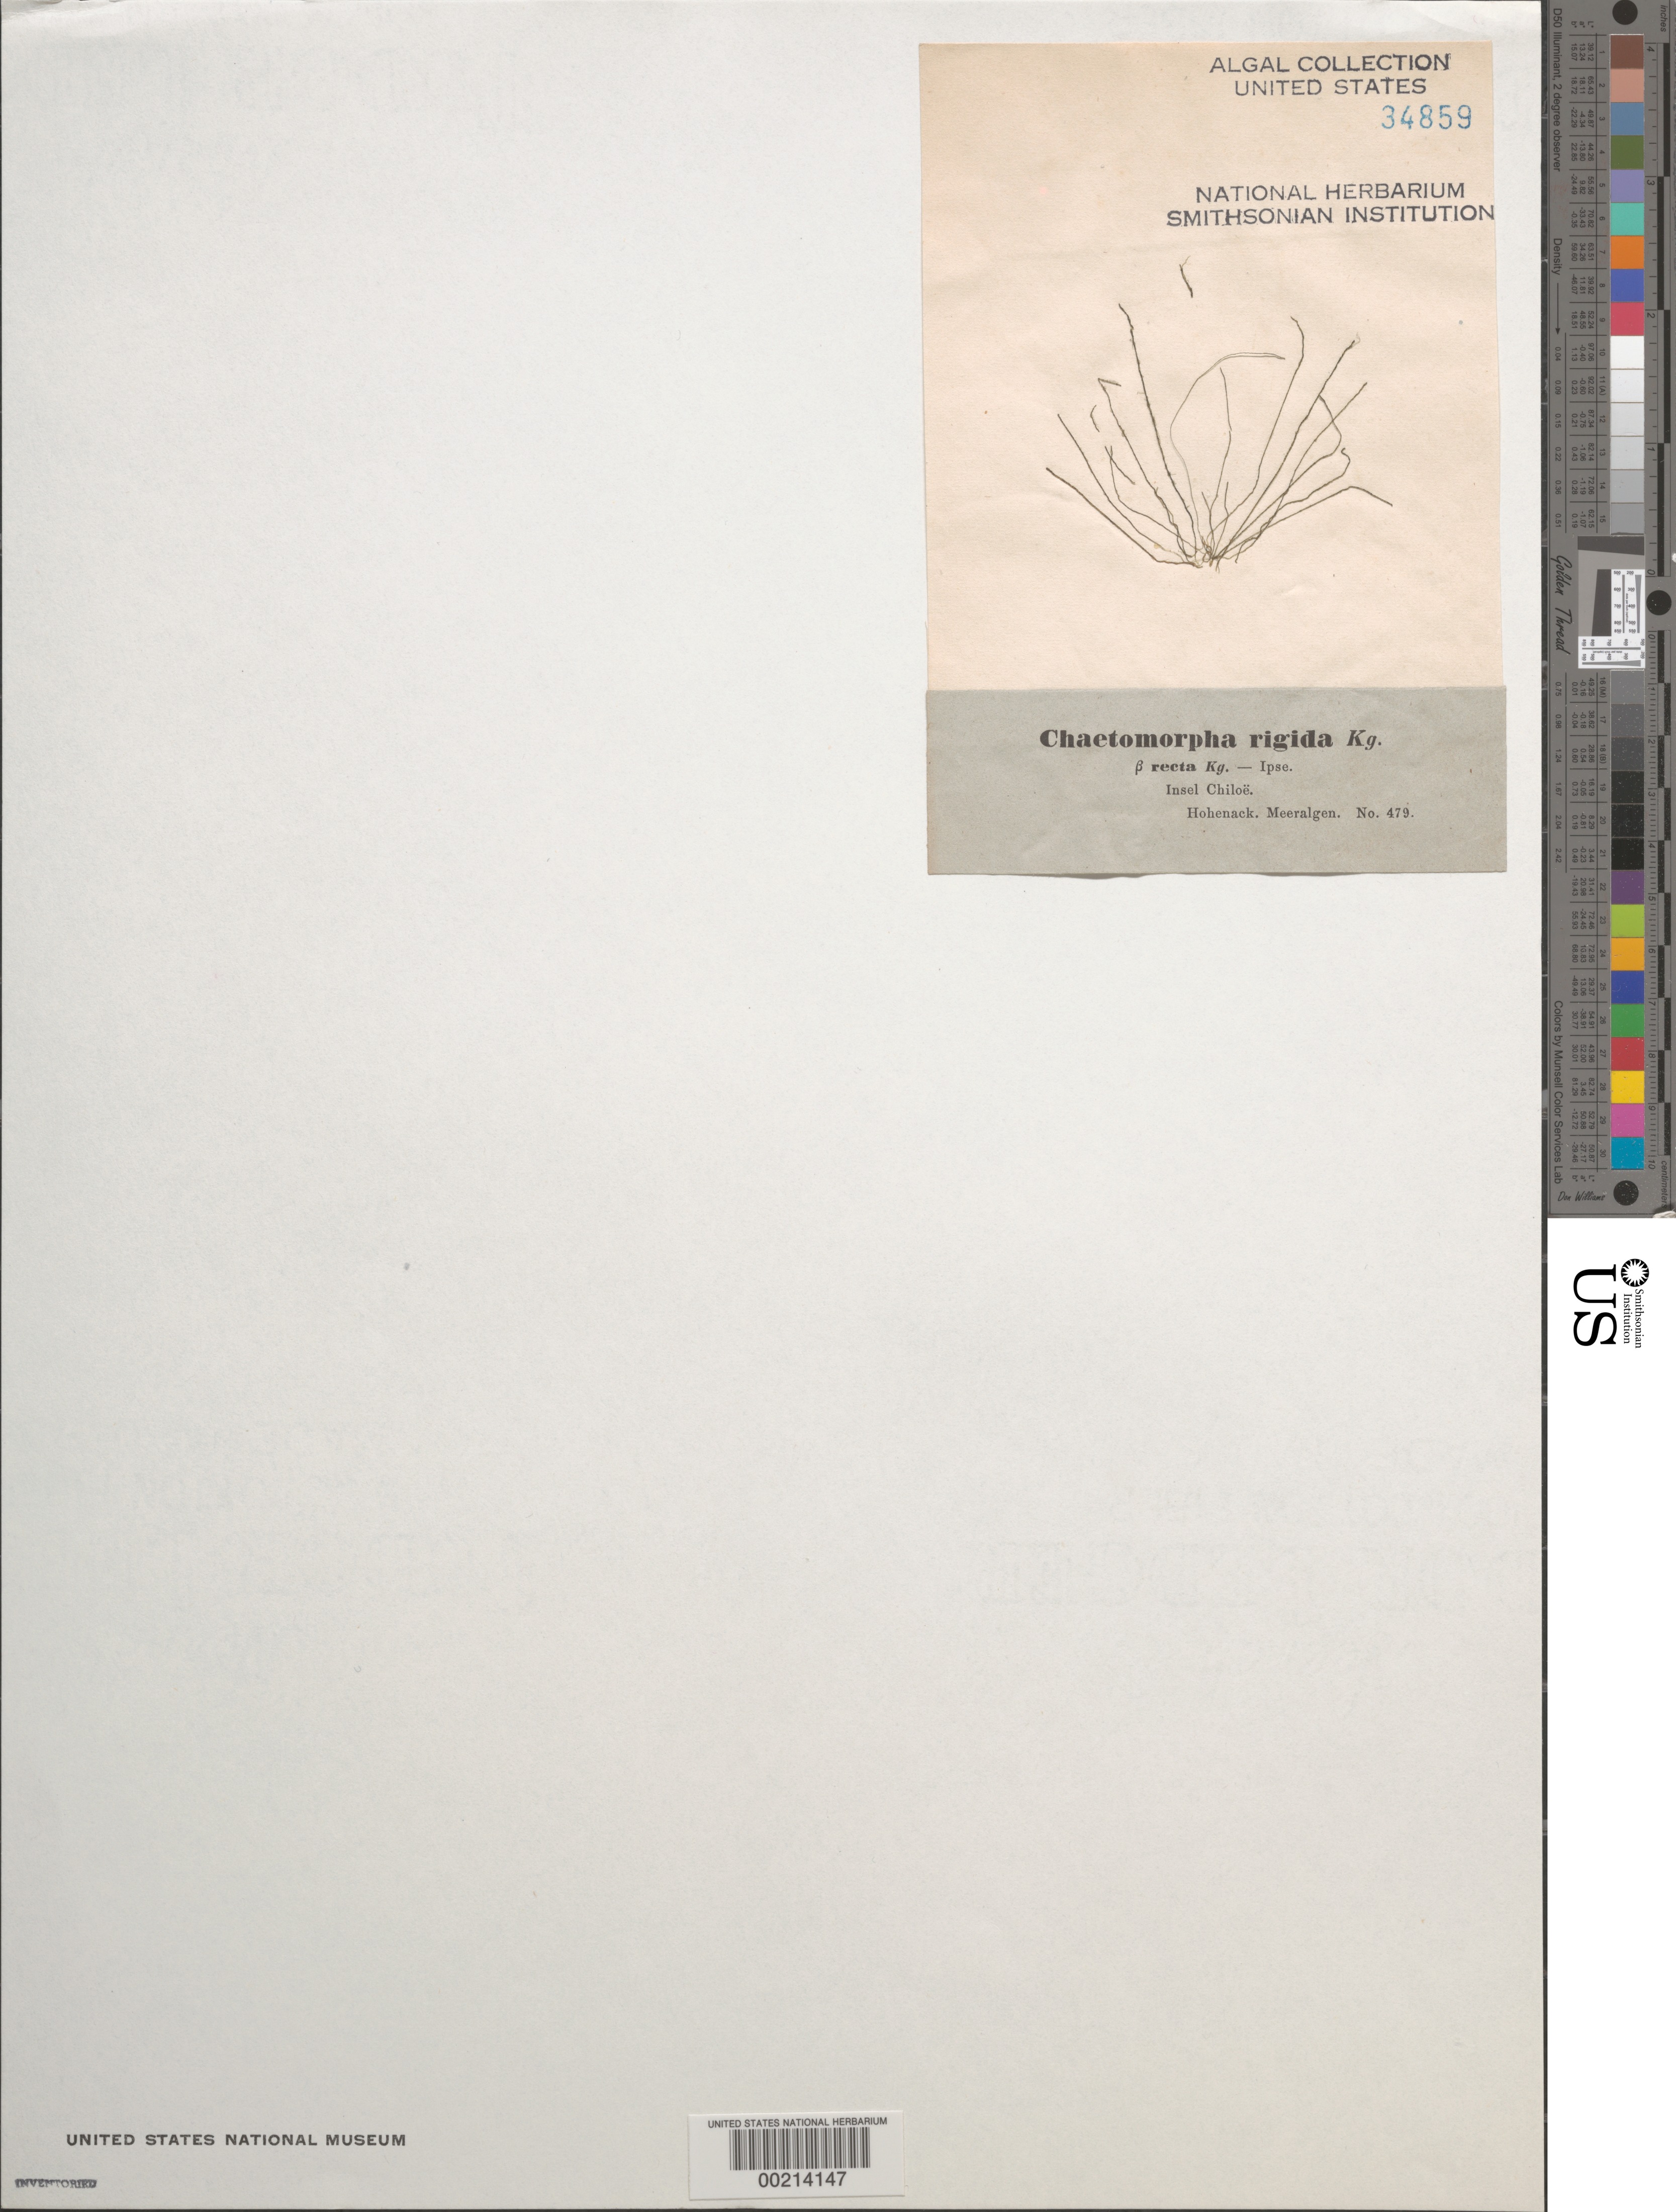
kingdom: Plantae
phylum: Chlorophyta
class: Ulvophyceae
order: Cladophorales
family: Cladophoraceae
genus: Chaetomorpha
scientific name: Chaetomorpha linum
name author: (O.F. Muell.) Kütz.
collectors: R. F. Hohenacker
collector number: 479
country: Chile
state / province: Los Lagos (X)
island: Isla Chiloé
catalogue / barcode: US 34859